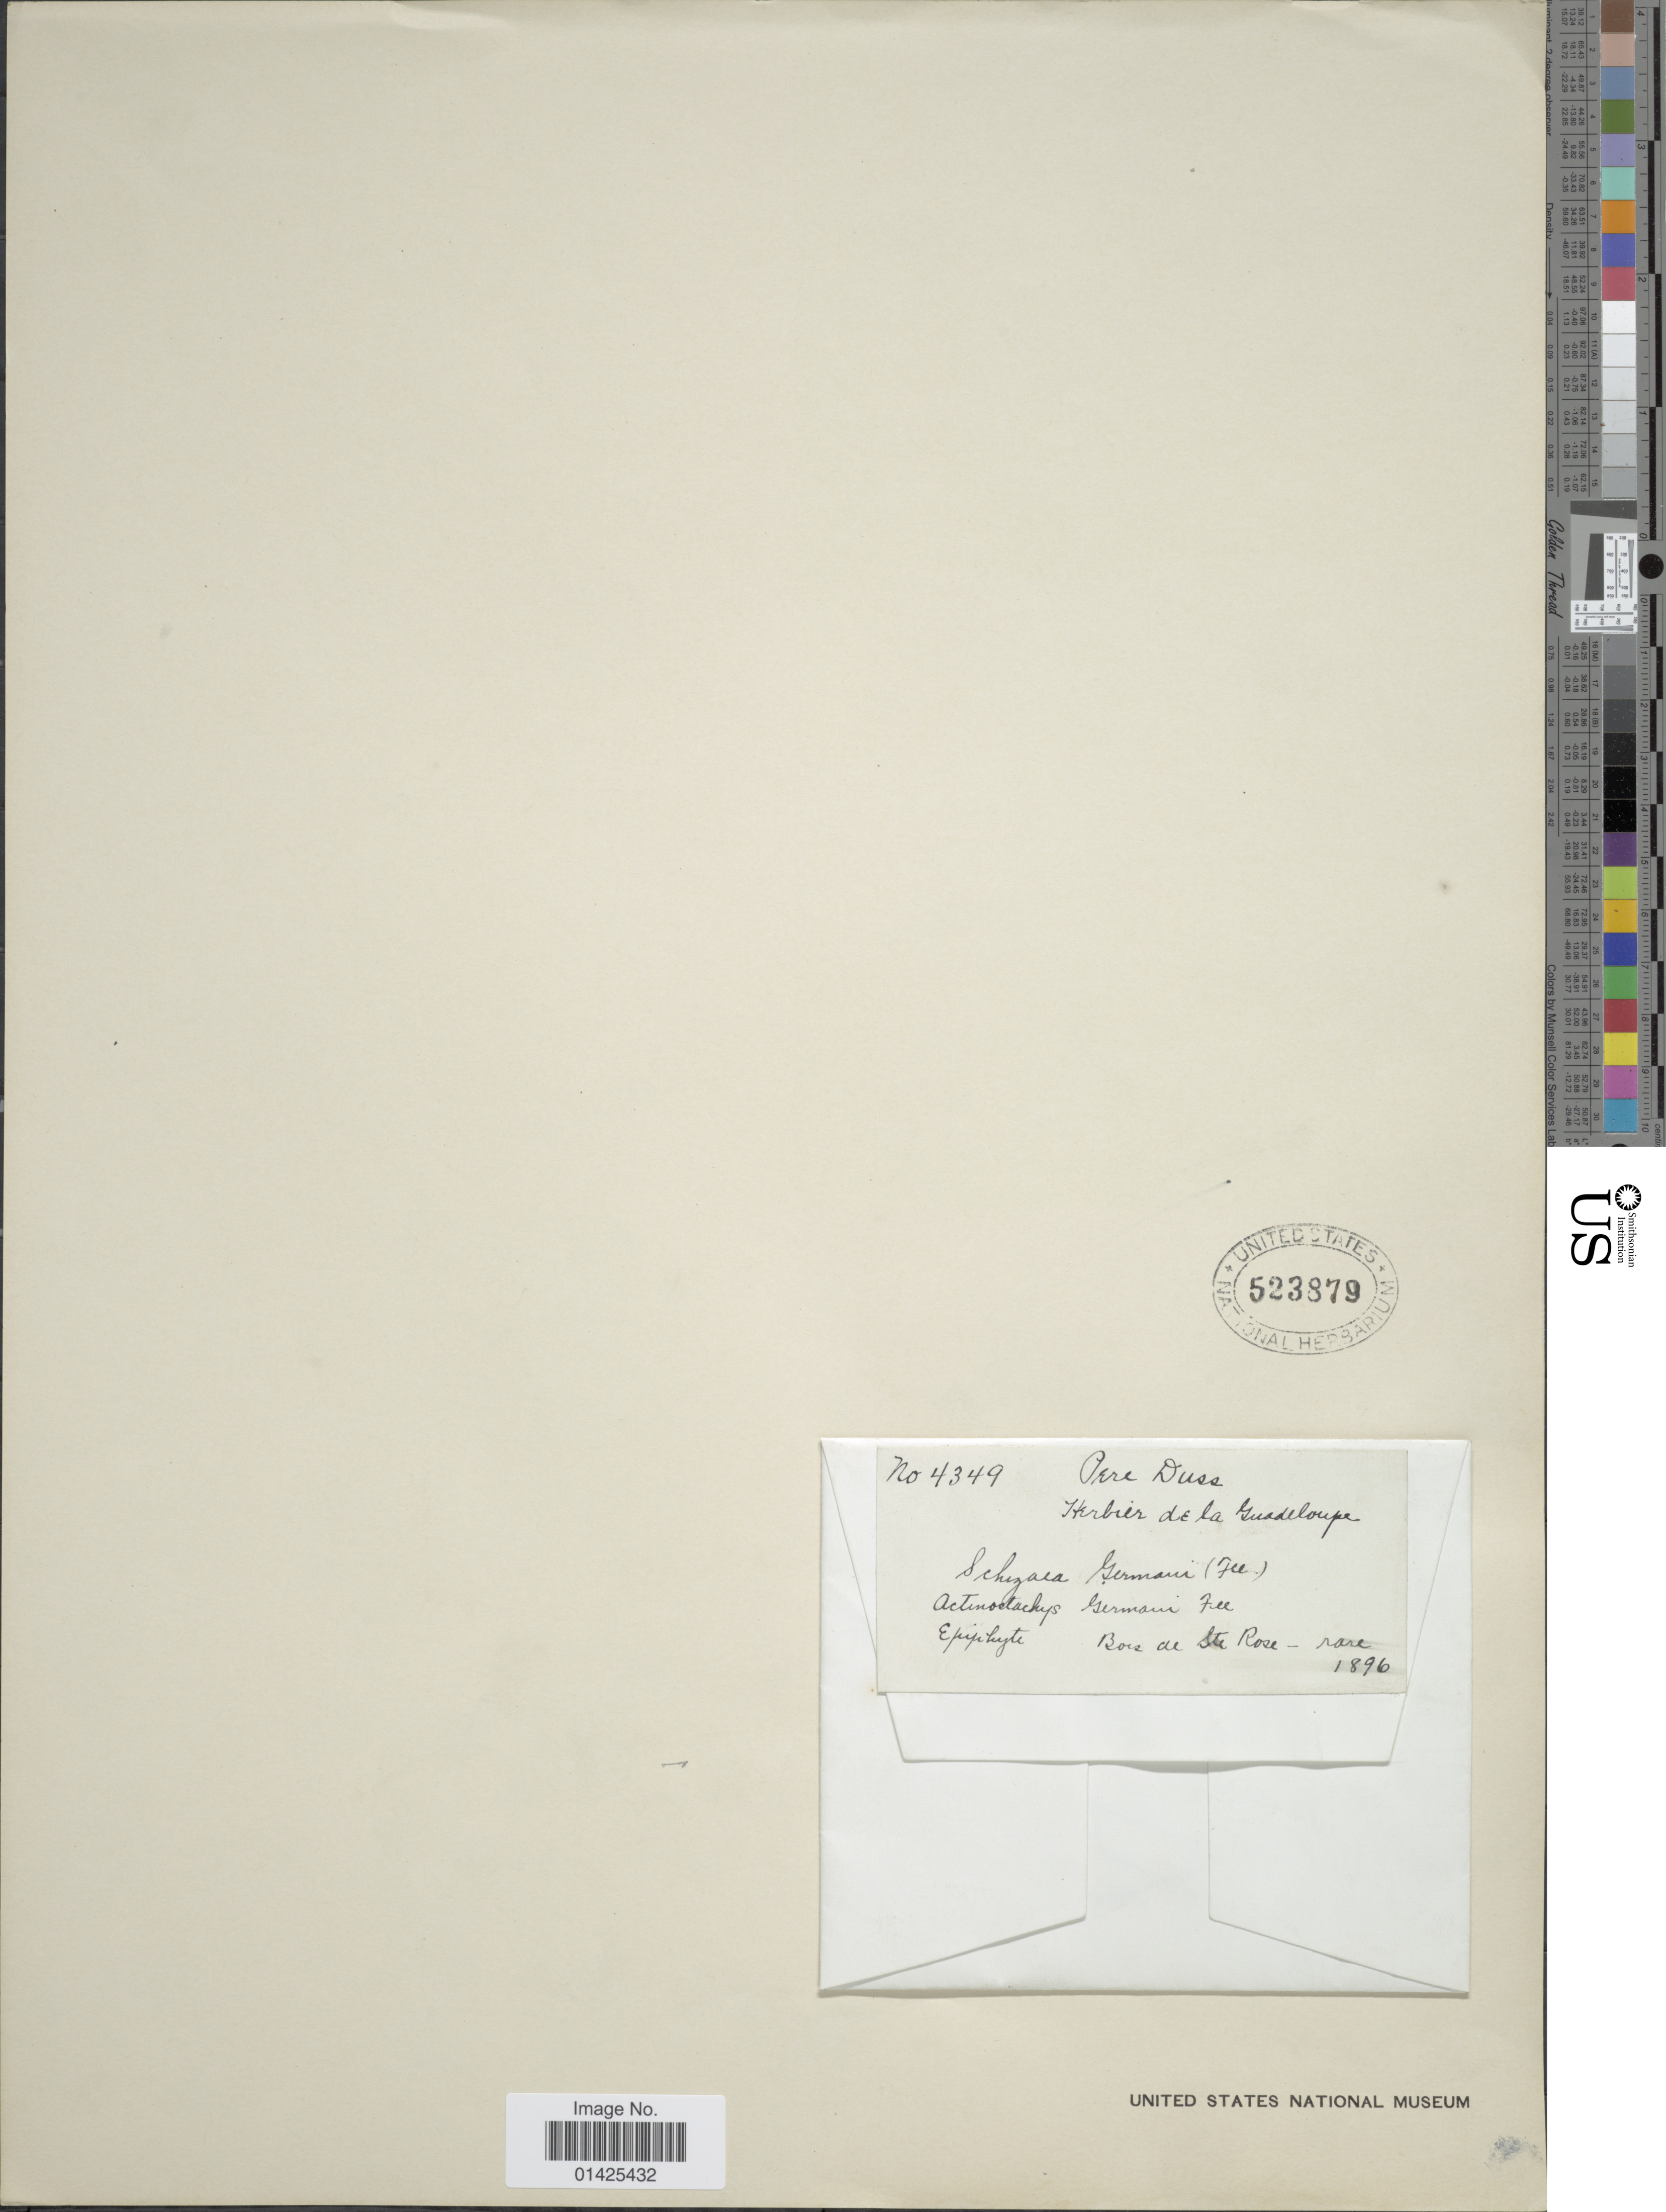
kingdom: Plantae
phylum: Tracheophyta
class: Polypodiopsida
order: Schizaeales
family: Schizaeaceae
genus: Actinostachys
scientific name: Actinostachys pennula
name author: (Sw.) Hook.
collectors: Père Duss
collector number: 4349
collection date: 1896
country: Guadeloupe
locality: Bois de Ste Rose.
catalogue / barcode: US 523879